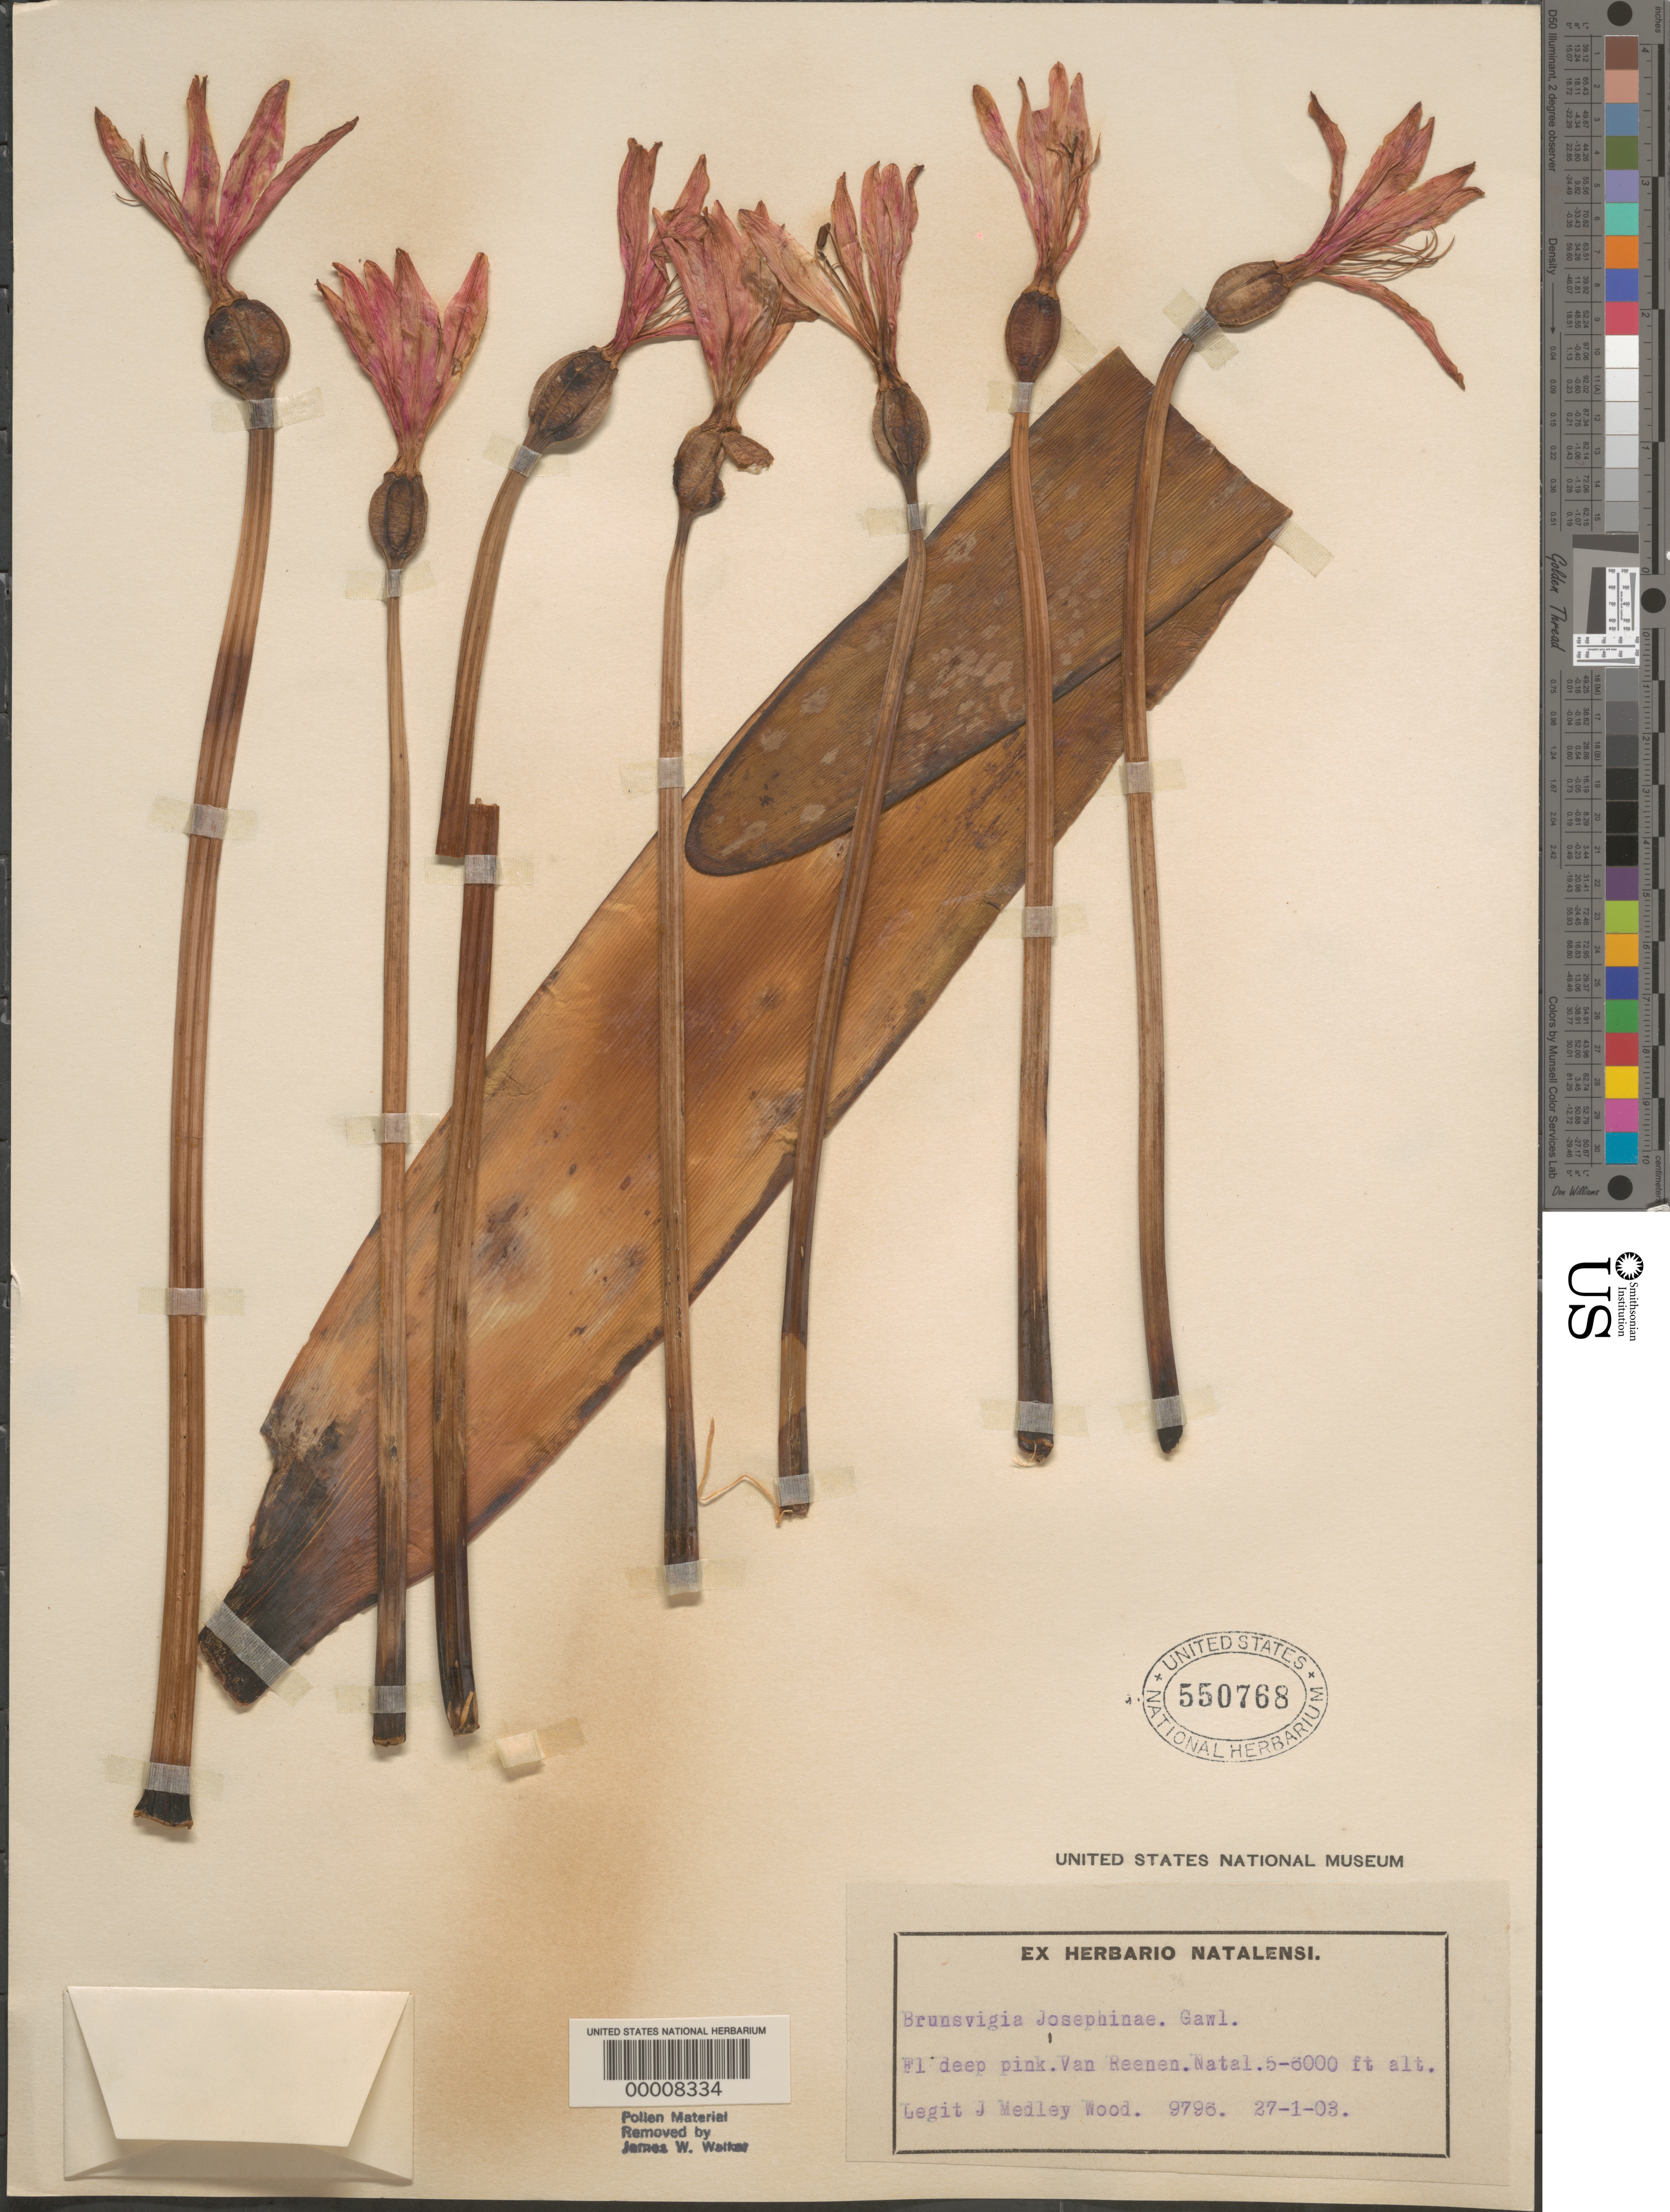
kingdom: Plantae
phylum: Tracheophyta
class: Liliopsida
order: Asparagales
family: Amaryllidaceae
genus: Brunsvigia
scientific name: Brunsvigia josephinae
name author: Ker Gawl.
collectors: J. M. Wood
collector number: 9796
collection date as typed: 27 Jan 1903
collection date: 1903-01-27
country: South Africa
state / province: KwaZulu-Natal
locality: Van reenen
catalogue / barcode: US 550768